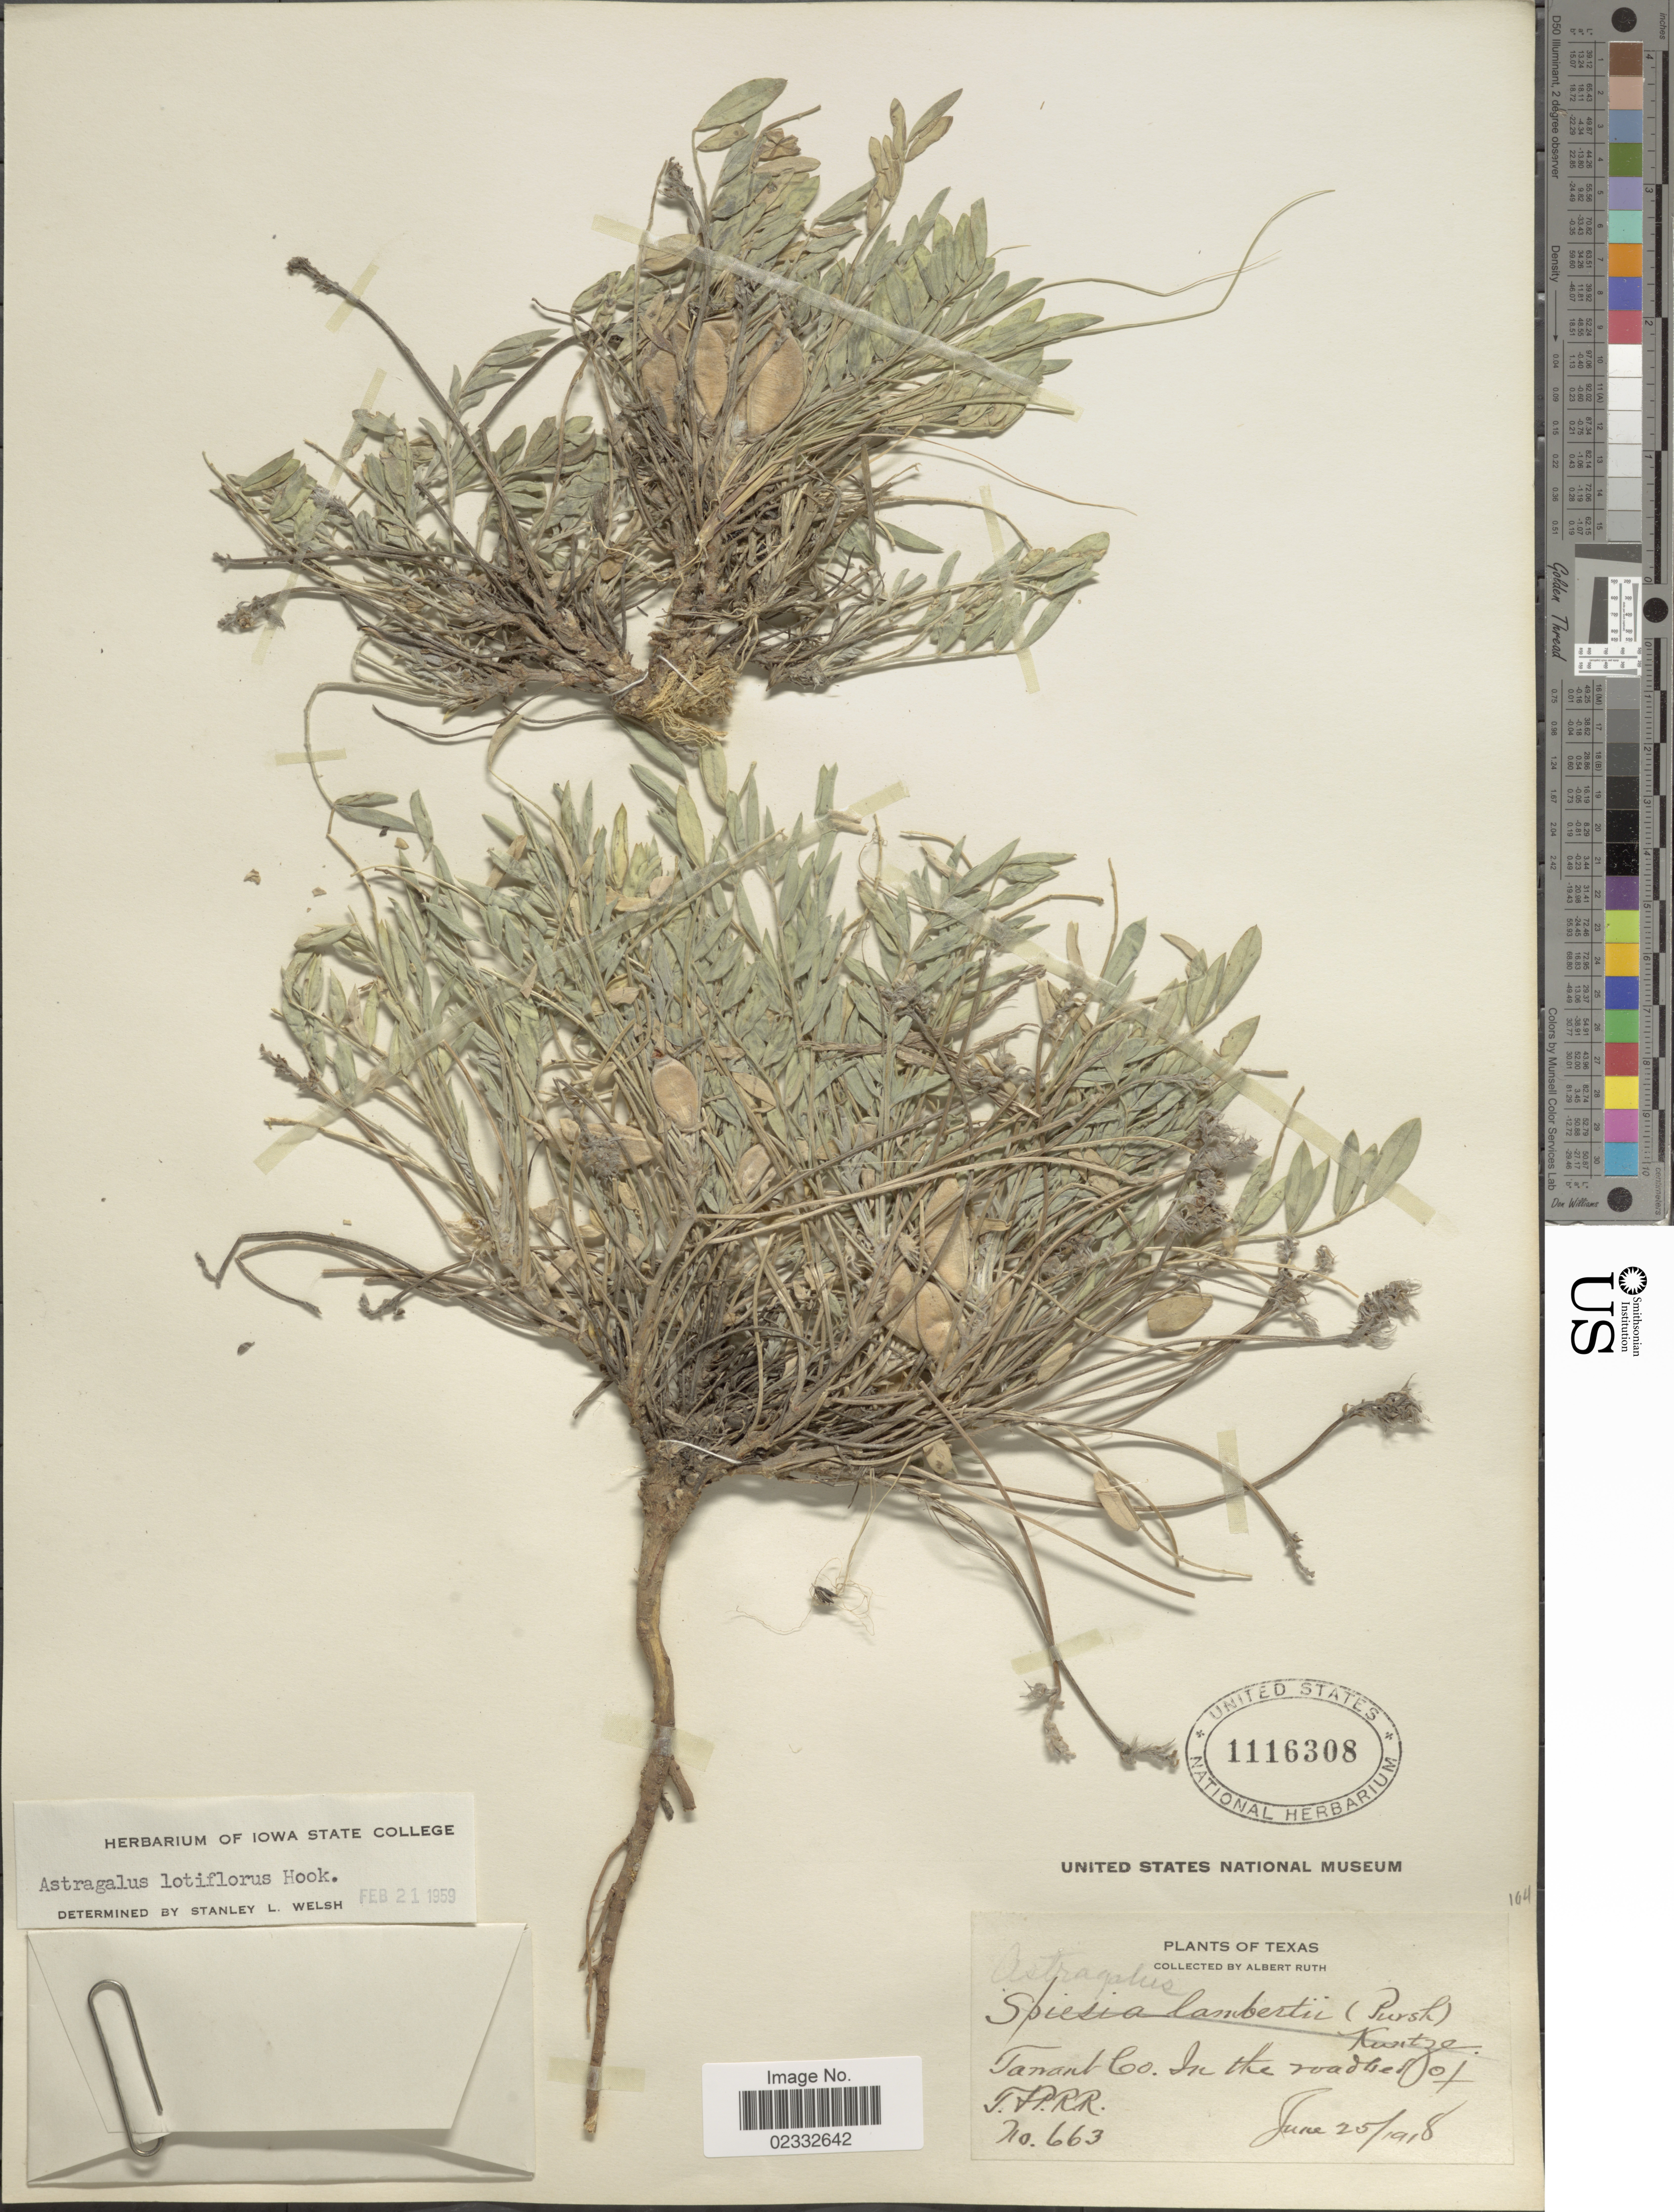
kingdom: Plantae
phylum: Tracheophyta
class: Magnoliopsida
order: Fabales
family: Fabaceae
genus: Astragalus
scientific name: Astragalus lotiflorus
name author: Hook.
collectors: A. Ruth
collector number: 663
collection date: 1918-06-25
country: United States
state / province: Texas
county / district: Tarrant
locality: Tarrant Co. In the roadside of T.+P. R.R. [Texas + Pacific Railroad]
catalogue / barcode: US 1116308